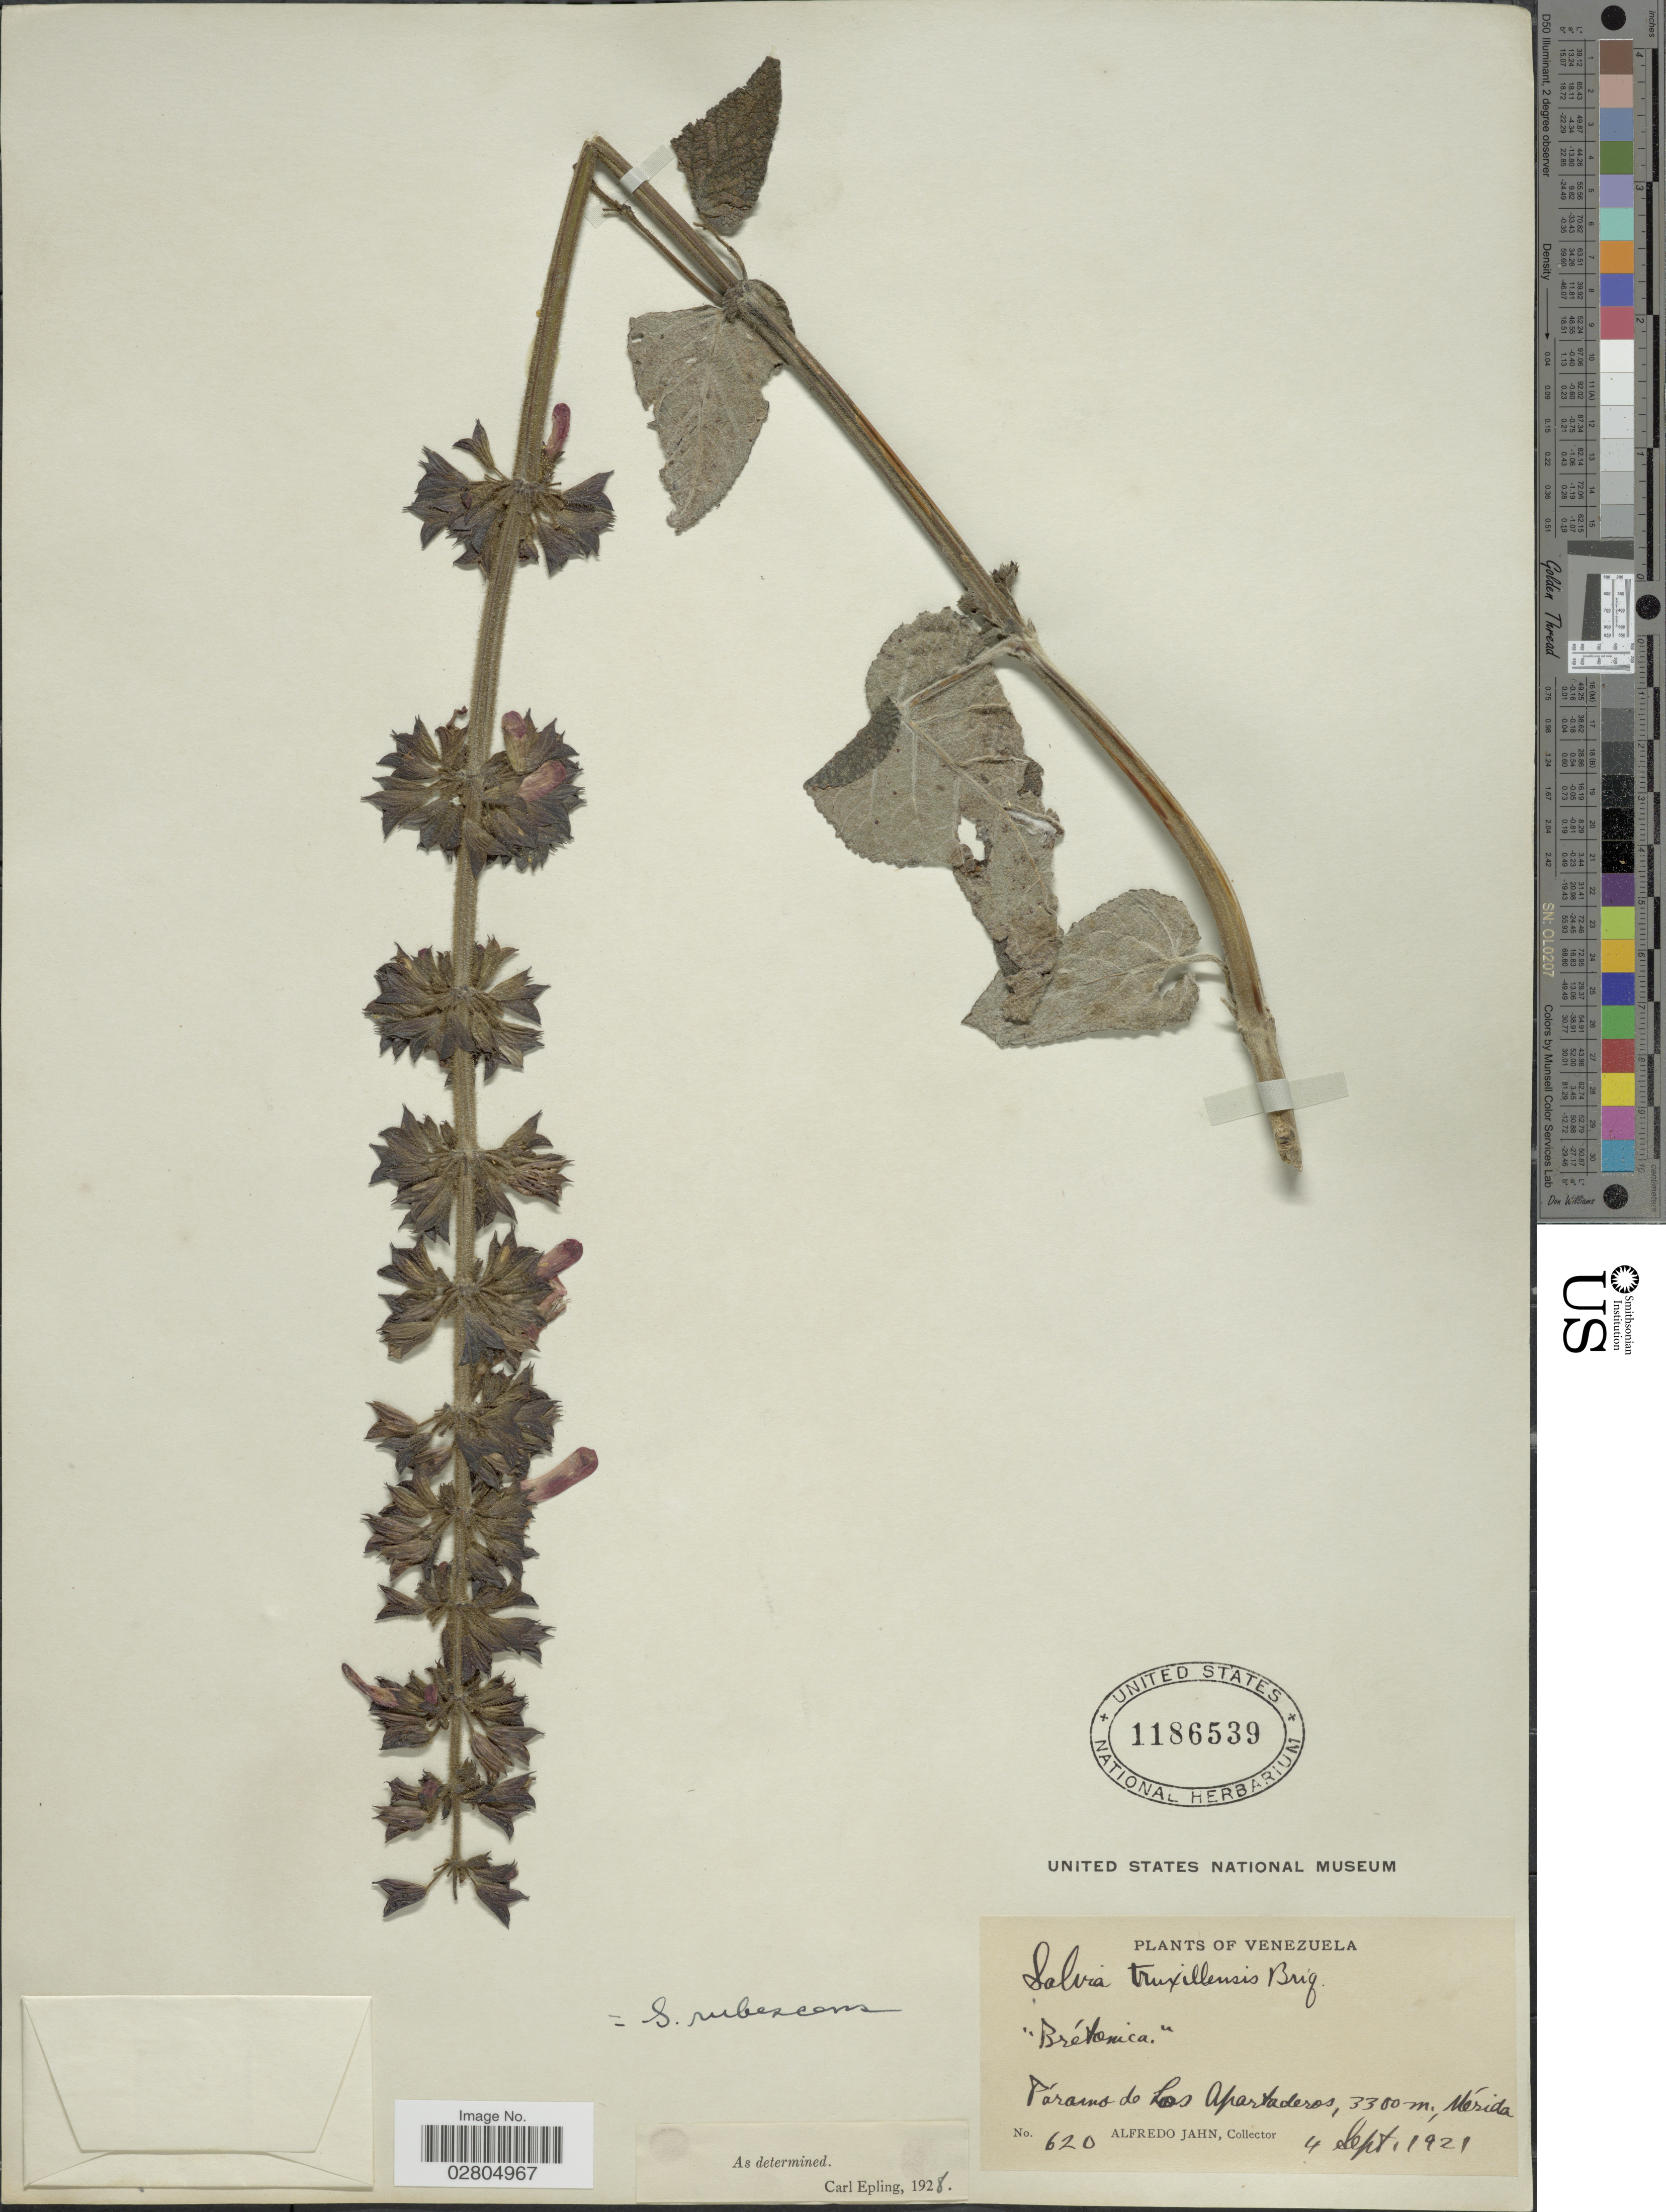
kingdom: Plantae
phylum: Tracheophyta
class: Magnoliopsida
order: Lamiales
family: Lamiaceae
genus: Salvia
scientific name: Salvia rubescens subsp. truxillensis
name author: (Briq.) J.R.I. Wood & Harley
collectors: A. Jahn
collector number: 620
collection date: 1921-09-04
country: Venezuela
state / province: Mérida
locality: Páramo de Los Apartaderos.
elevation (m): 3300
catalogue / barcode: US 1186539